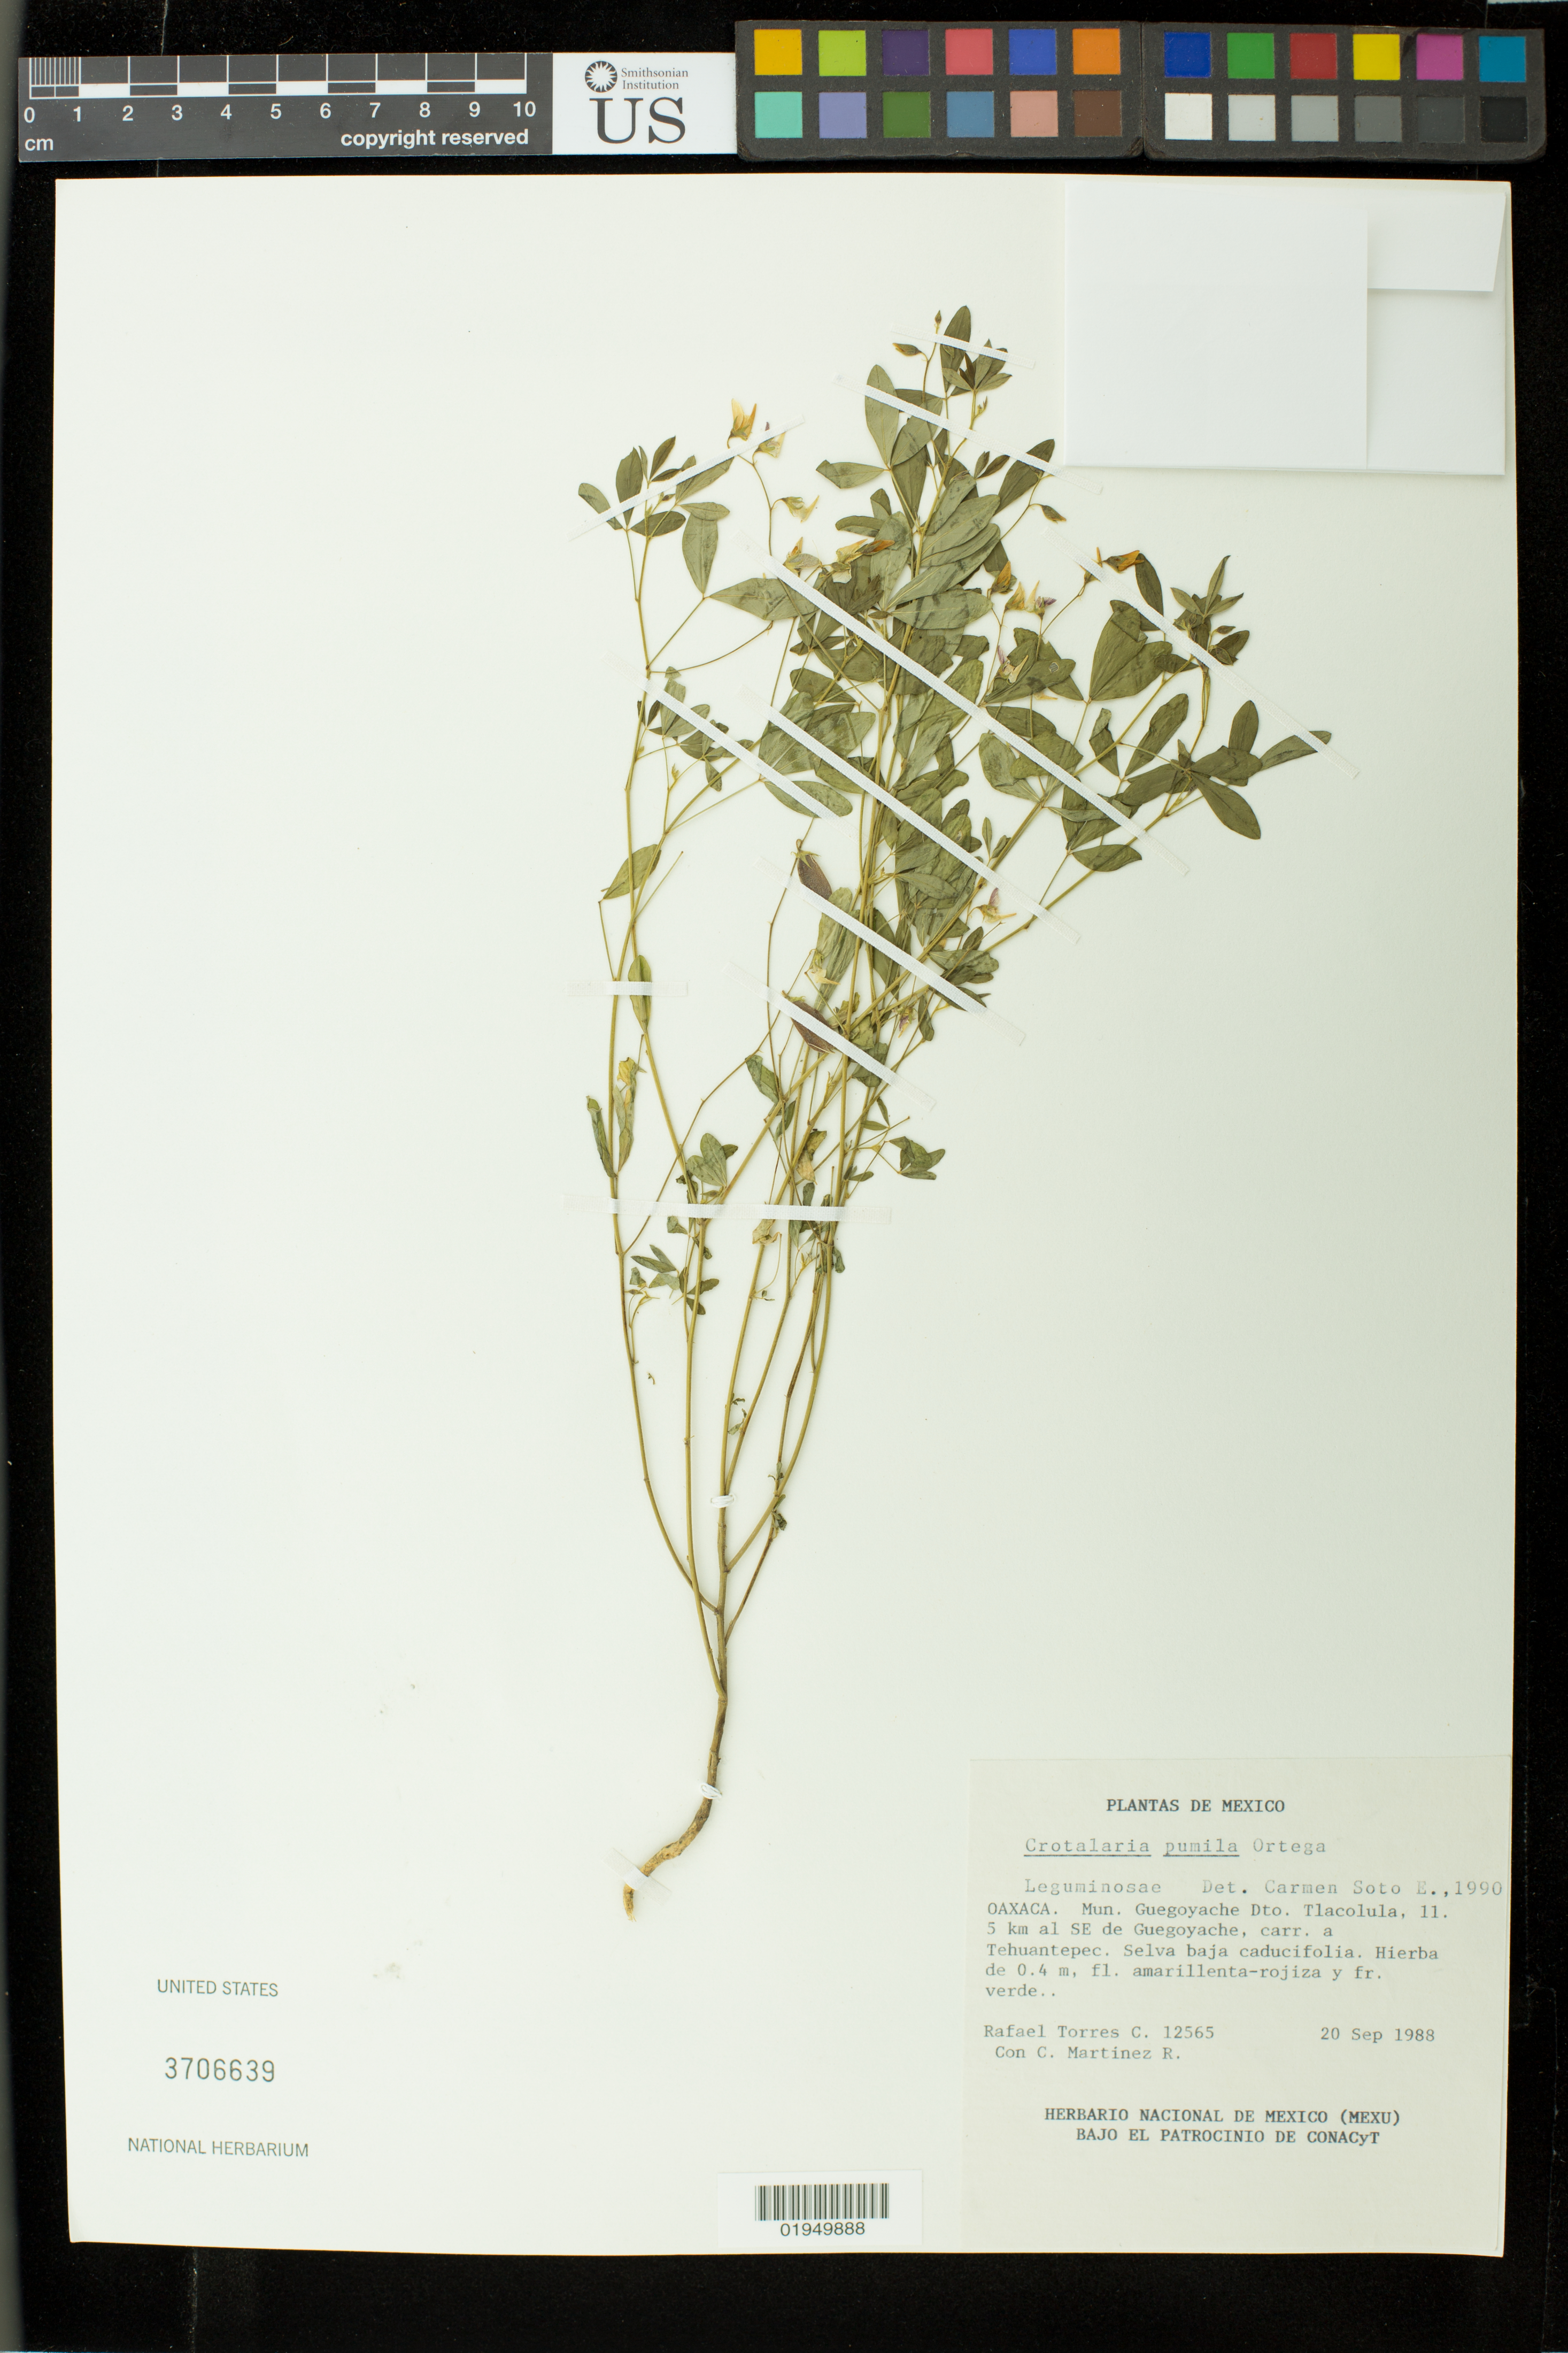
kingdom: Plantae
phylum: Tracheophyta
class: Magnoliopsida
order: Fabales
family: Fabaceae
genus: Crotalaria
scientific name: Crotalaria pumila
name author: Ortega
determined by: Soto-Estrada, Carmen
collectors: R. Torres C. & C. Martínez R.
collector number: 12565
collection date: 1988-09-20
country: Mexico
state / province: Oaxaca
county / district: Tlacolula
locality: Mun. Guegoyache, 11.5 km al SE de Guegoyache, carr. a Tehuantepec.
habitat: Selva baja caducifolia.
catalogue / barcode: US 3706639